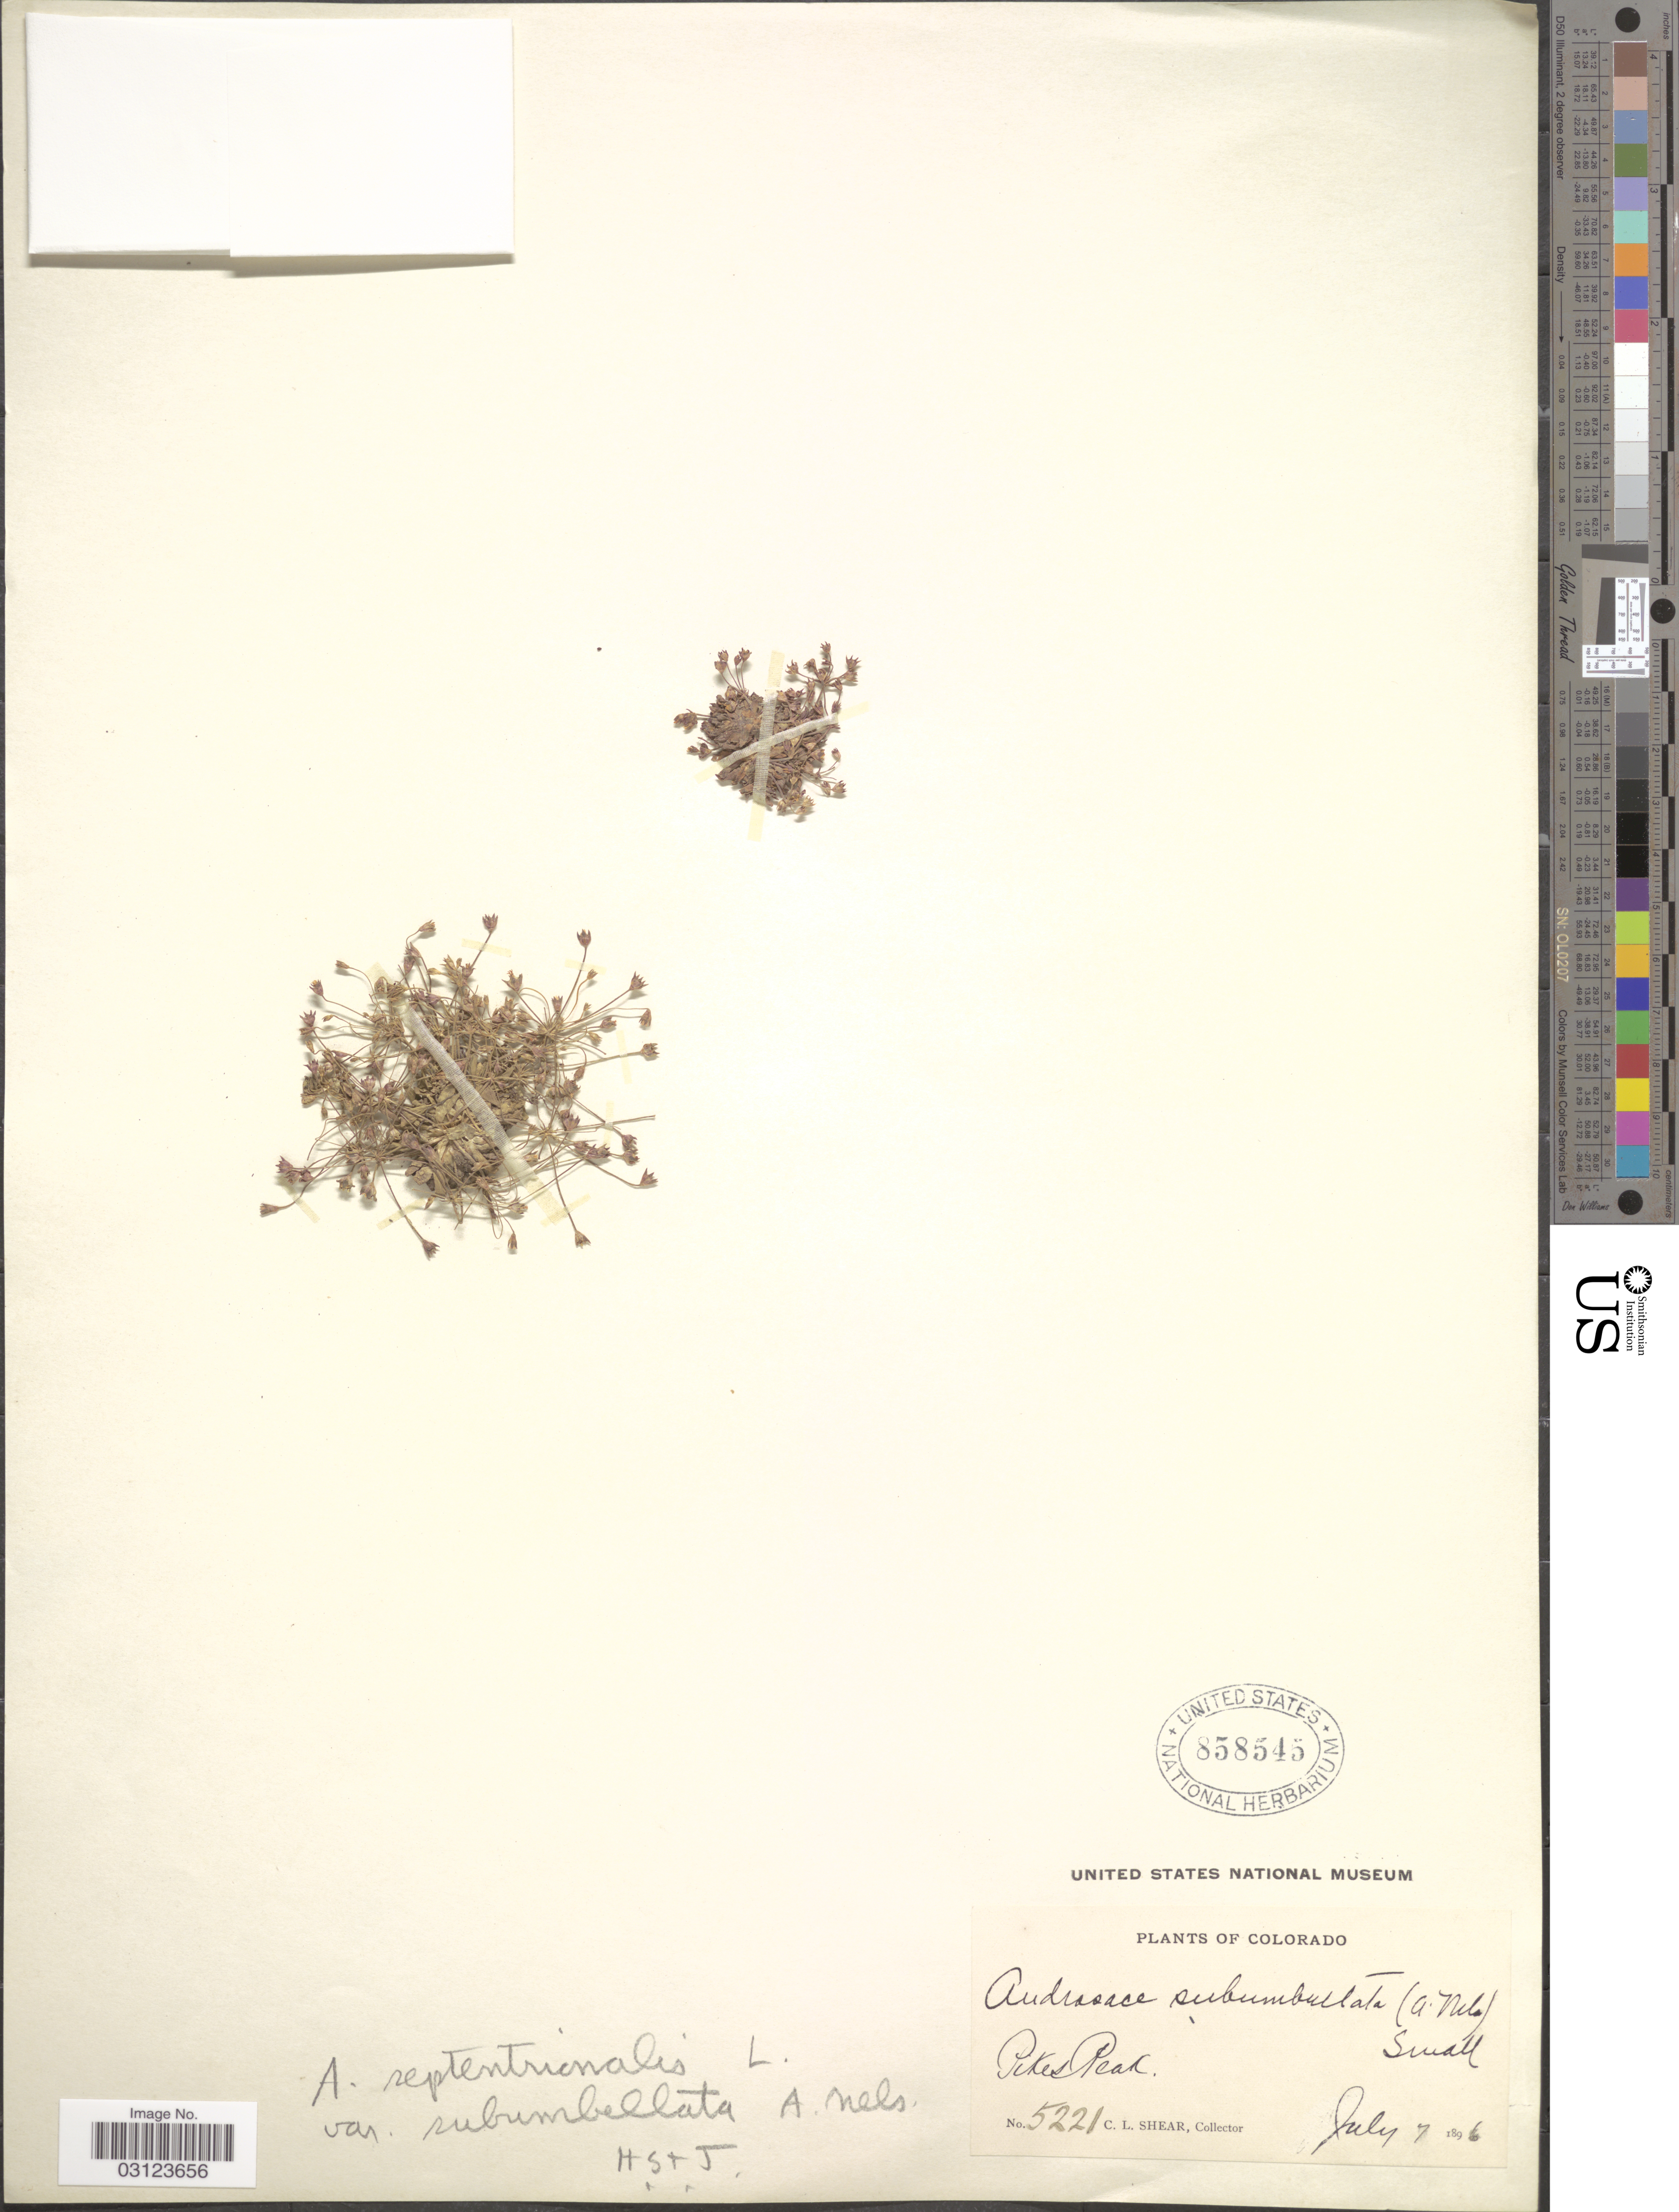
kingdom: Plantae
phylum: Tracheophyta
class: Magnoliopsida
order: Ericales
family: Primulaceae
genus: Androsace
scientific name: Androsace septentrionalis subsp. subumbellata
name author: (A. Nelson) G.T. Robbins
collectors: C. L. Shear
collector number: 5221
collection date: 1896-07-07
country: United States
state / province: Colorado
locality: Pikes Peak.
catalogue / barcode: US 858545